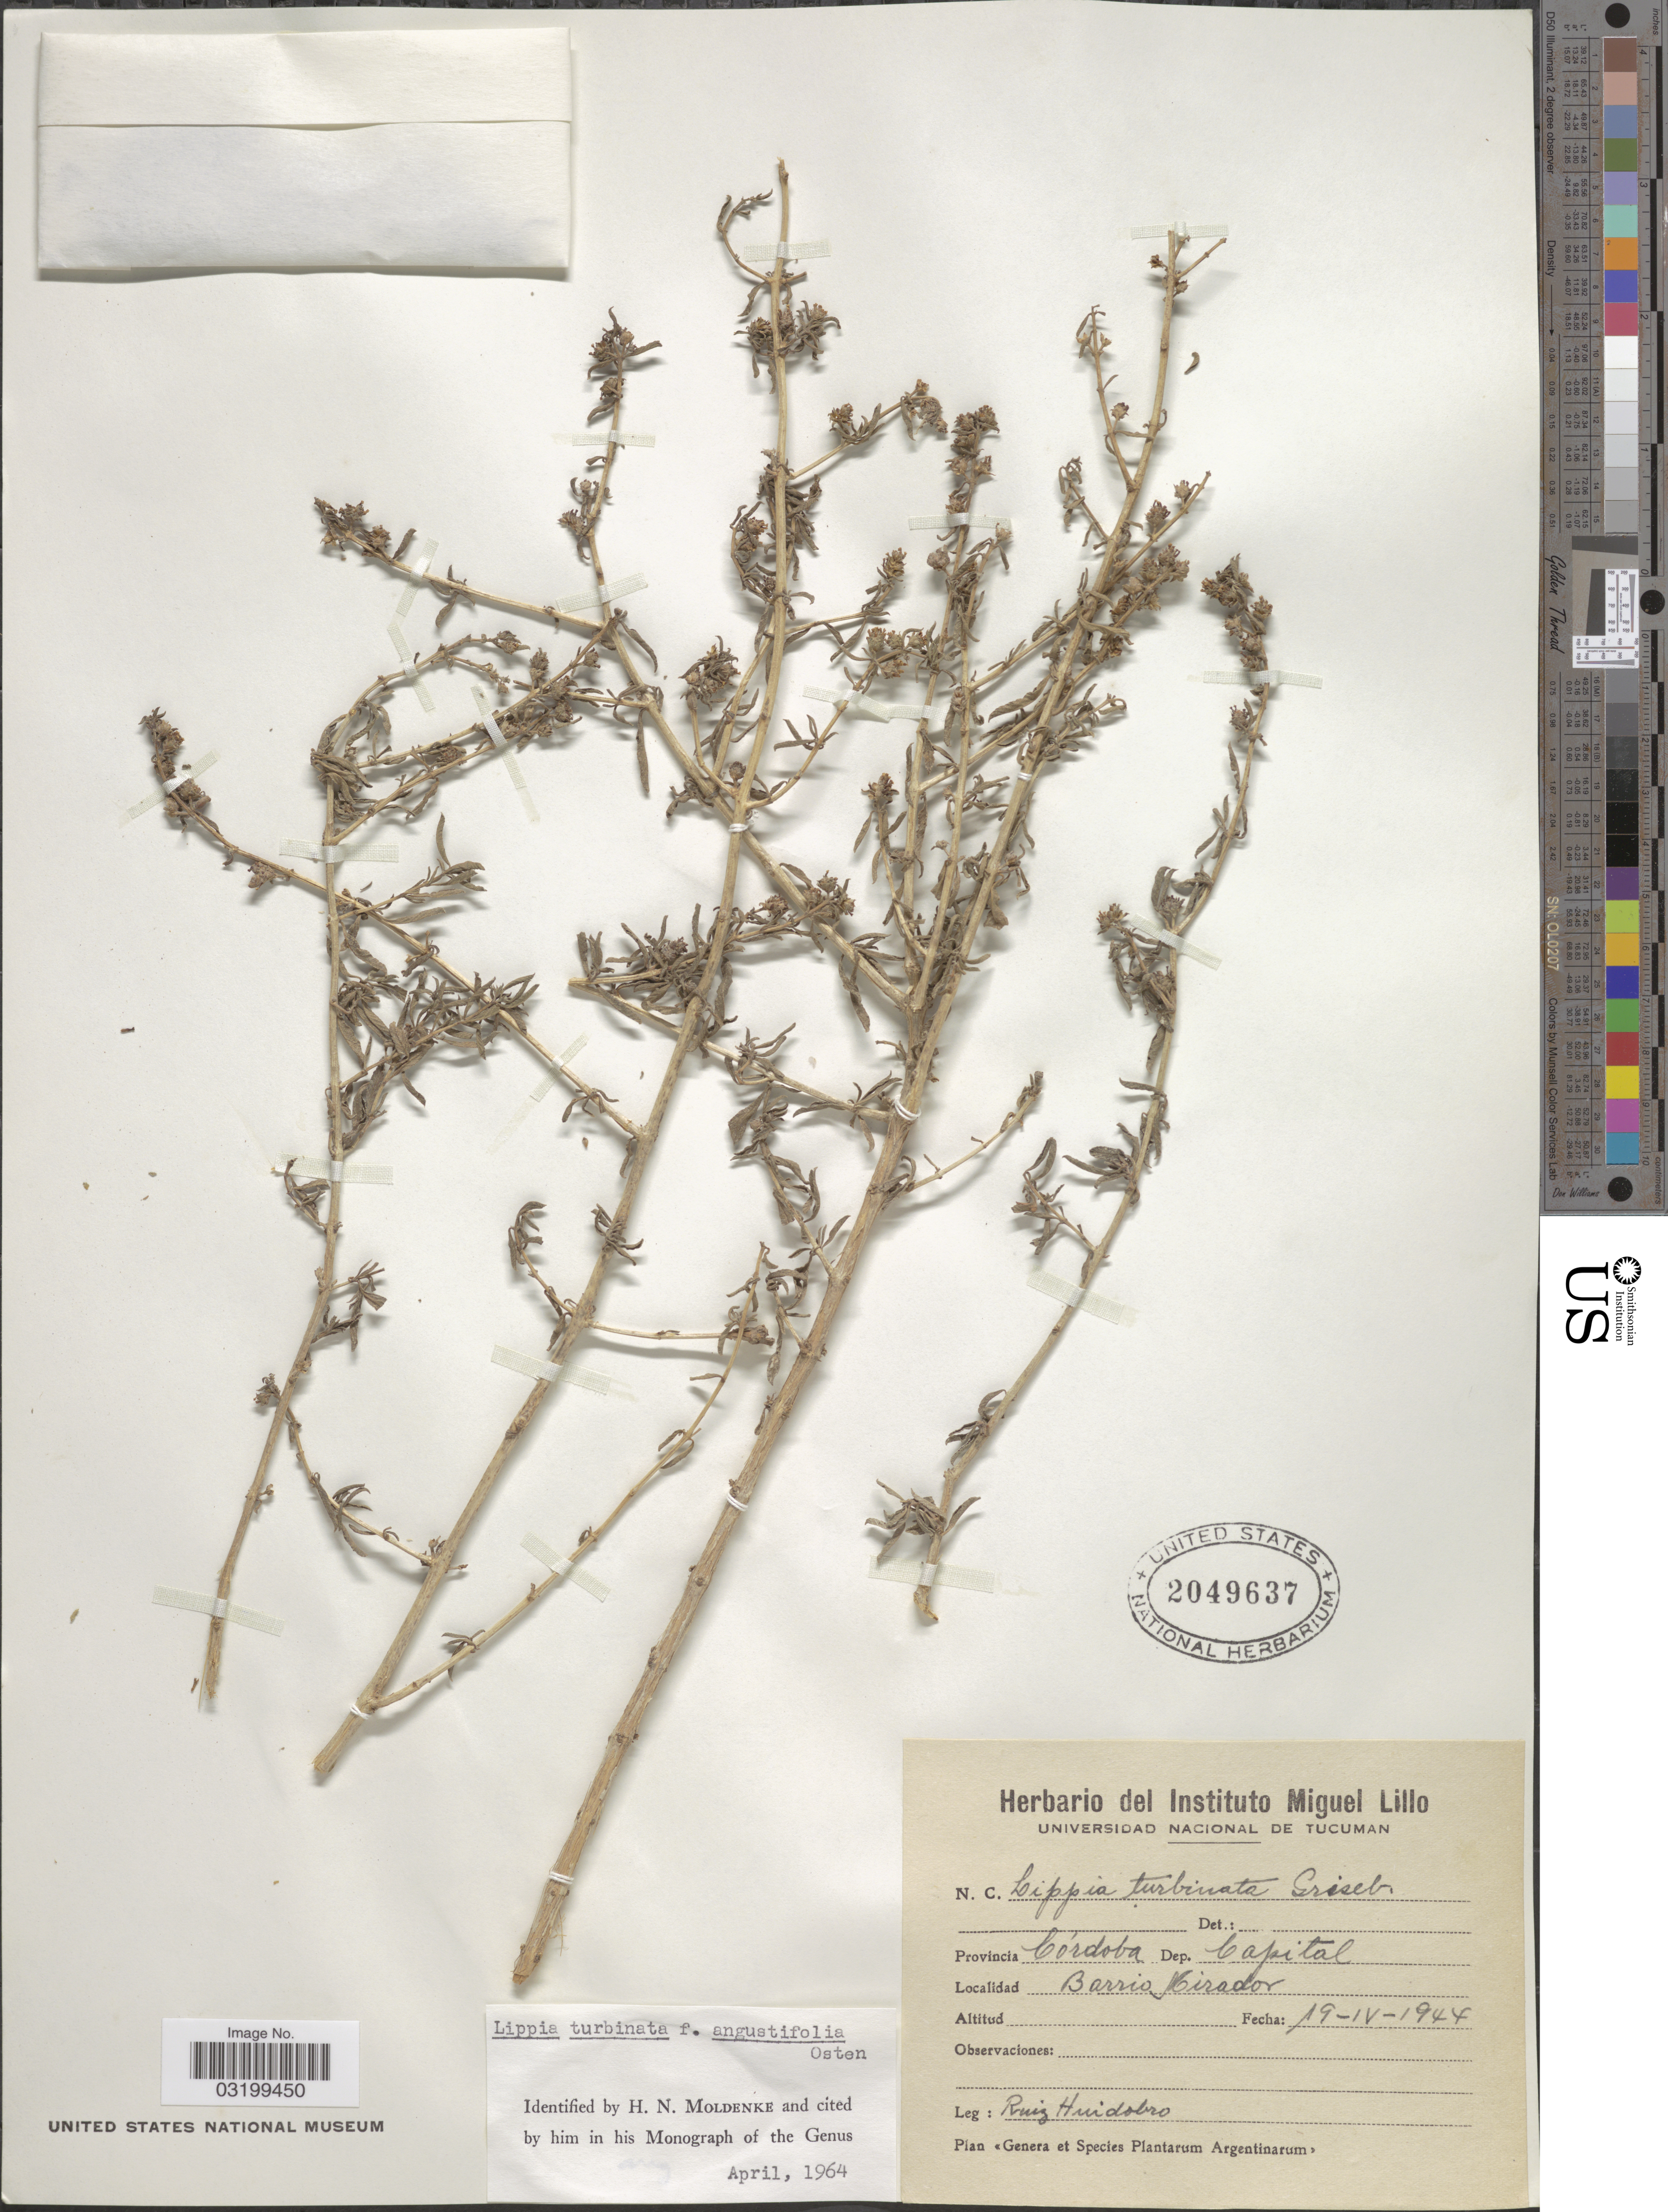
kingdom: Plantae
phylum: Tracheophyta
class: Magnoliopsida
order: Lamiales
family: Verbenaceae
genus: Lippia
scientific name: Lippia turbinata f. angustifolia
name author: Osten ex Moldenke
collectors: R. Huidobro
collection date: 1944-04-19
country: Argentina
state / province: Cordoba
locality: Dep. Capital. Barrio Mirador.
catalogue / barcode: US 2049637